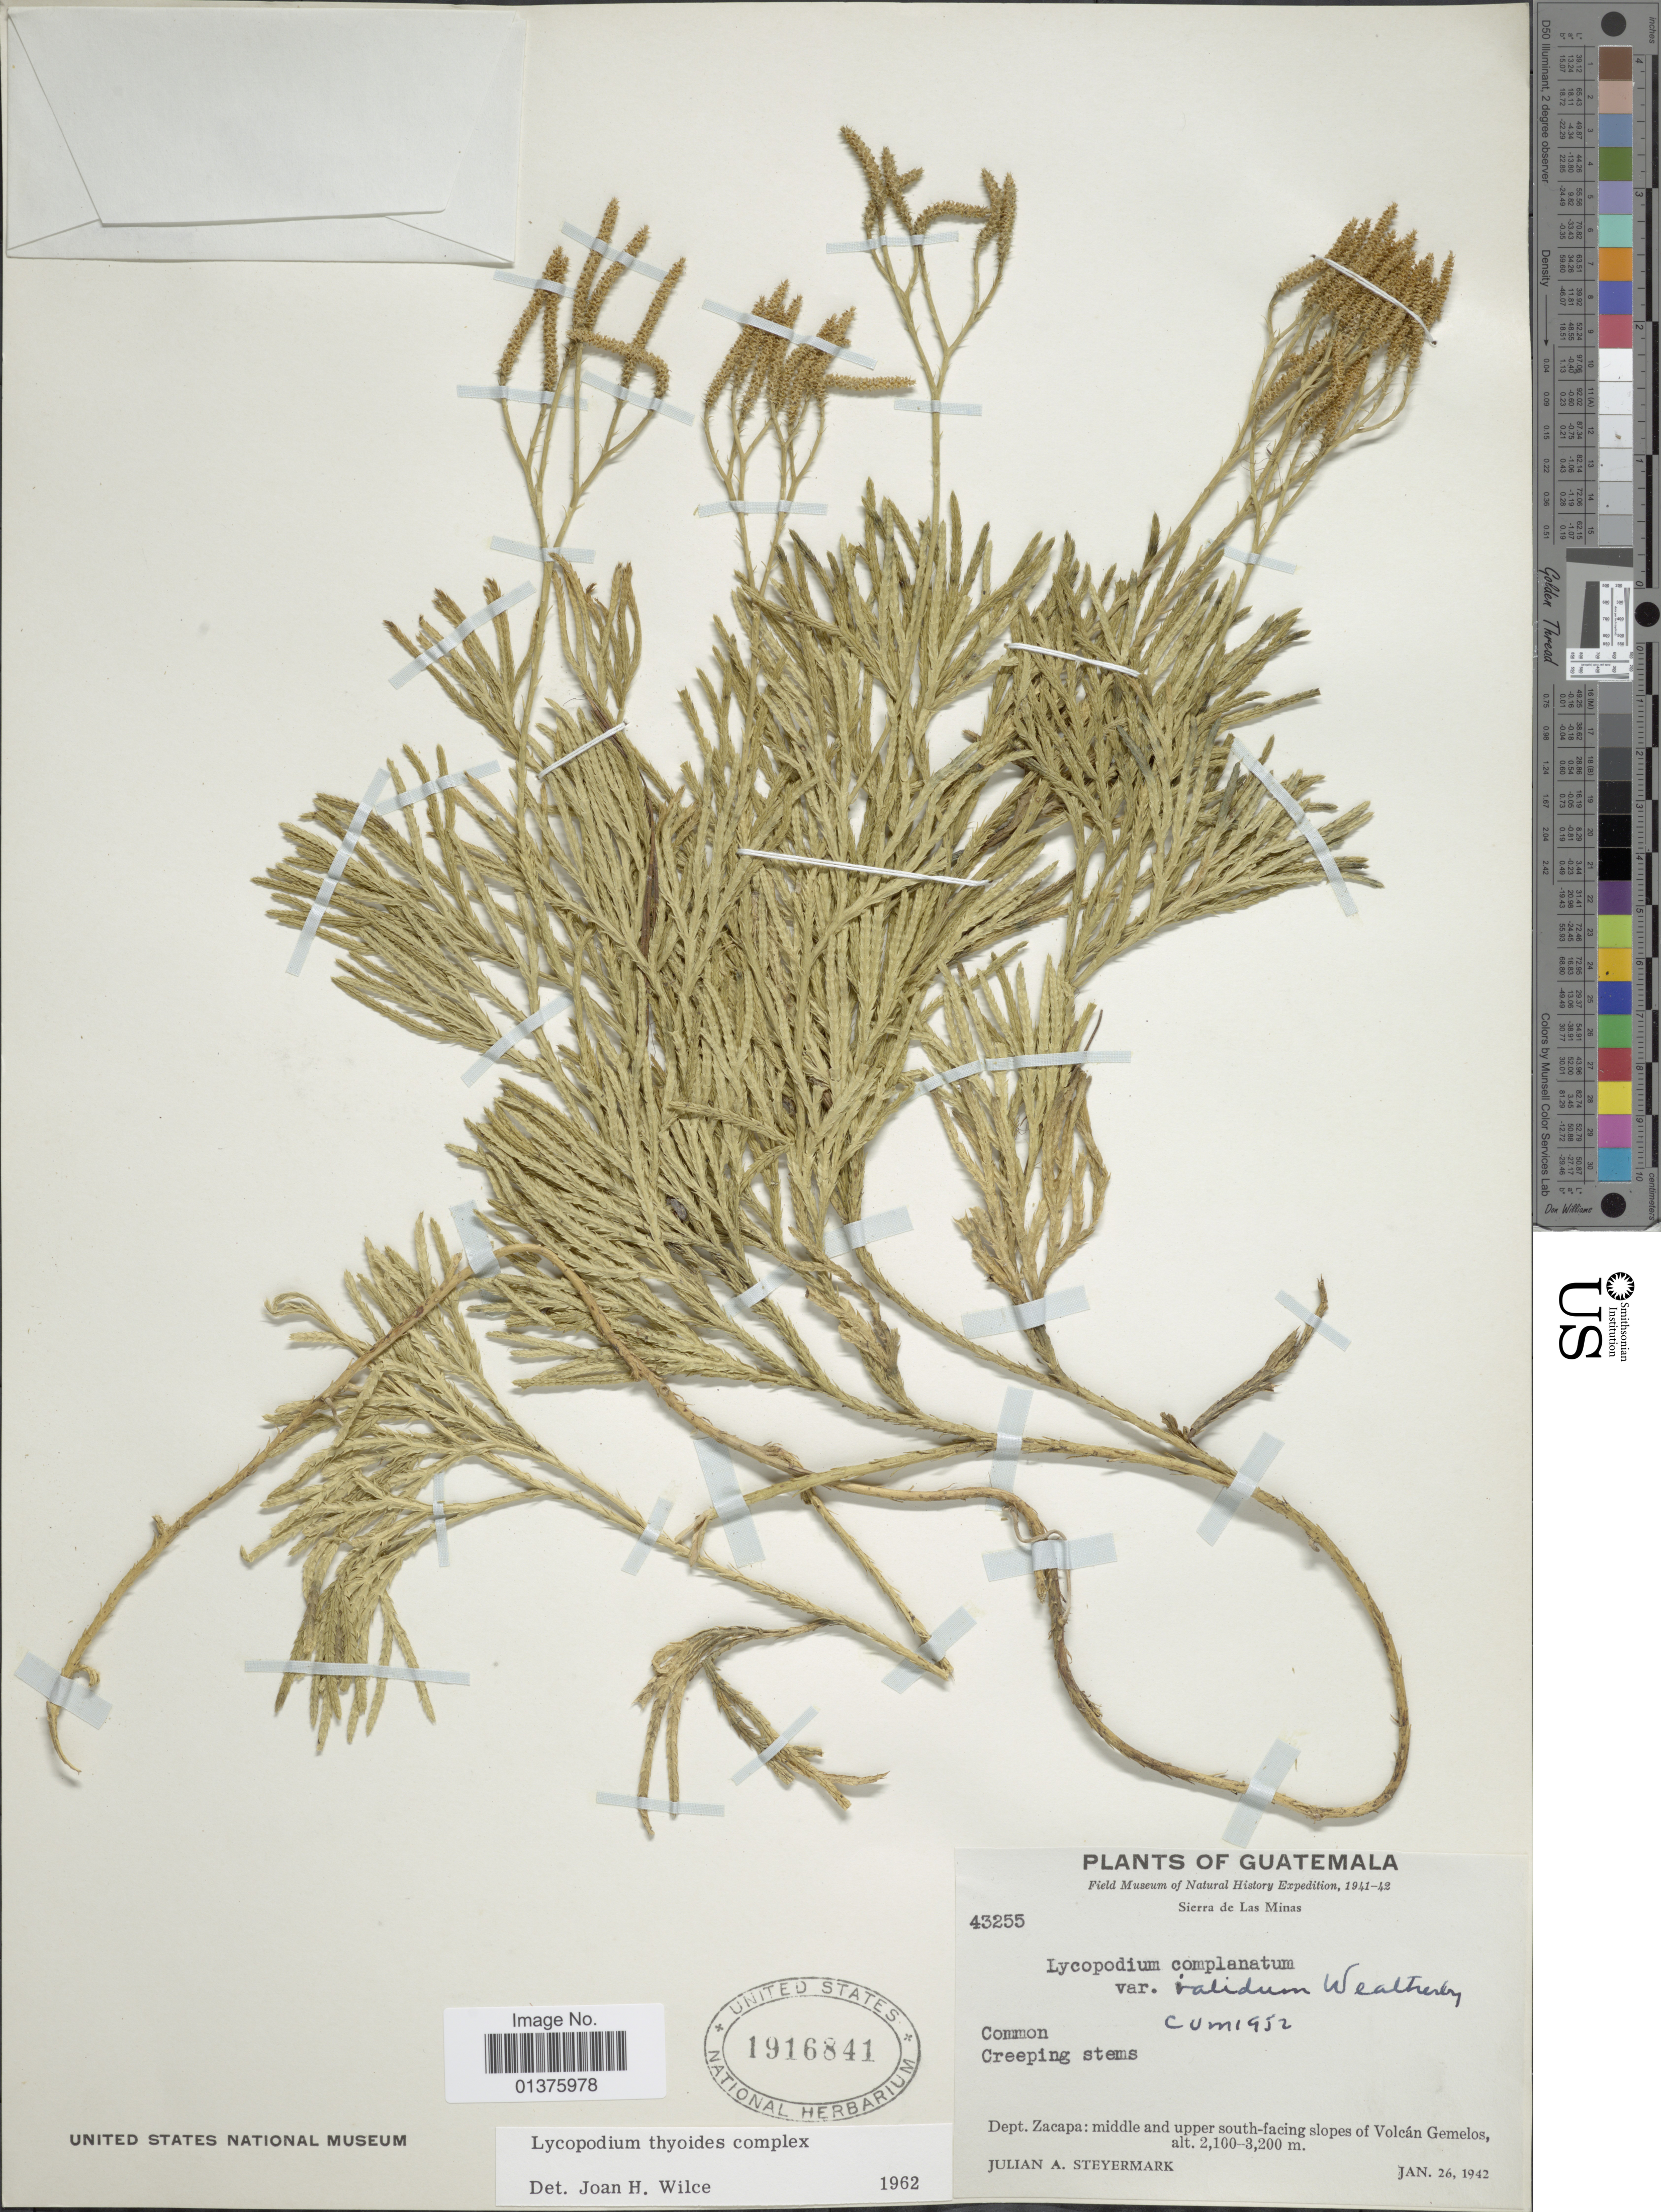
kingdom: Plantae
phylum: Tracheophyta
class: Lycopodiopsida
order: Lycopodiales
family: Lycopodiaceae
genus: Diphasiastrum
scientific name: Diphasiastrum thyoides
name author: (Humb. & Bonpl. ex Willd.) Holub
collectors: J. Steyermark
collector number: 43255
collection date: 1942-01-26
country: Guatemala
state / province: Zacapa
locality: Middle and upper south-facing slopes of Volcán Gemelos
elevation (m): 2100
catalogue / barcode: US 1916841